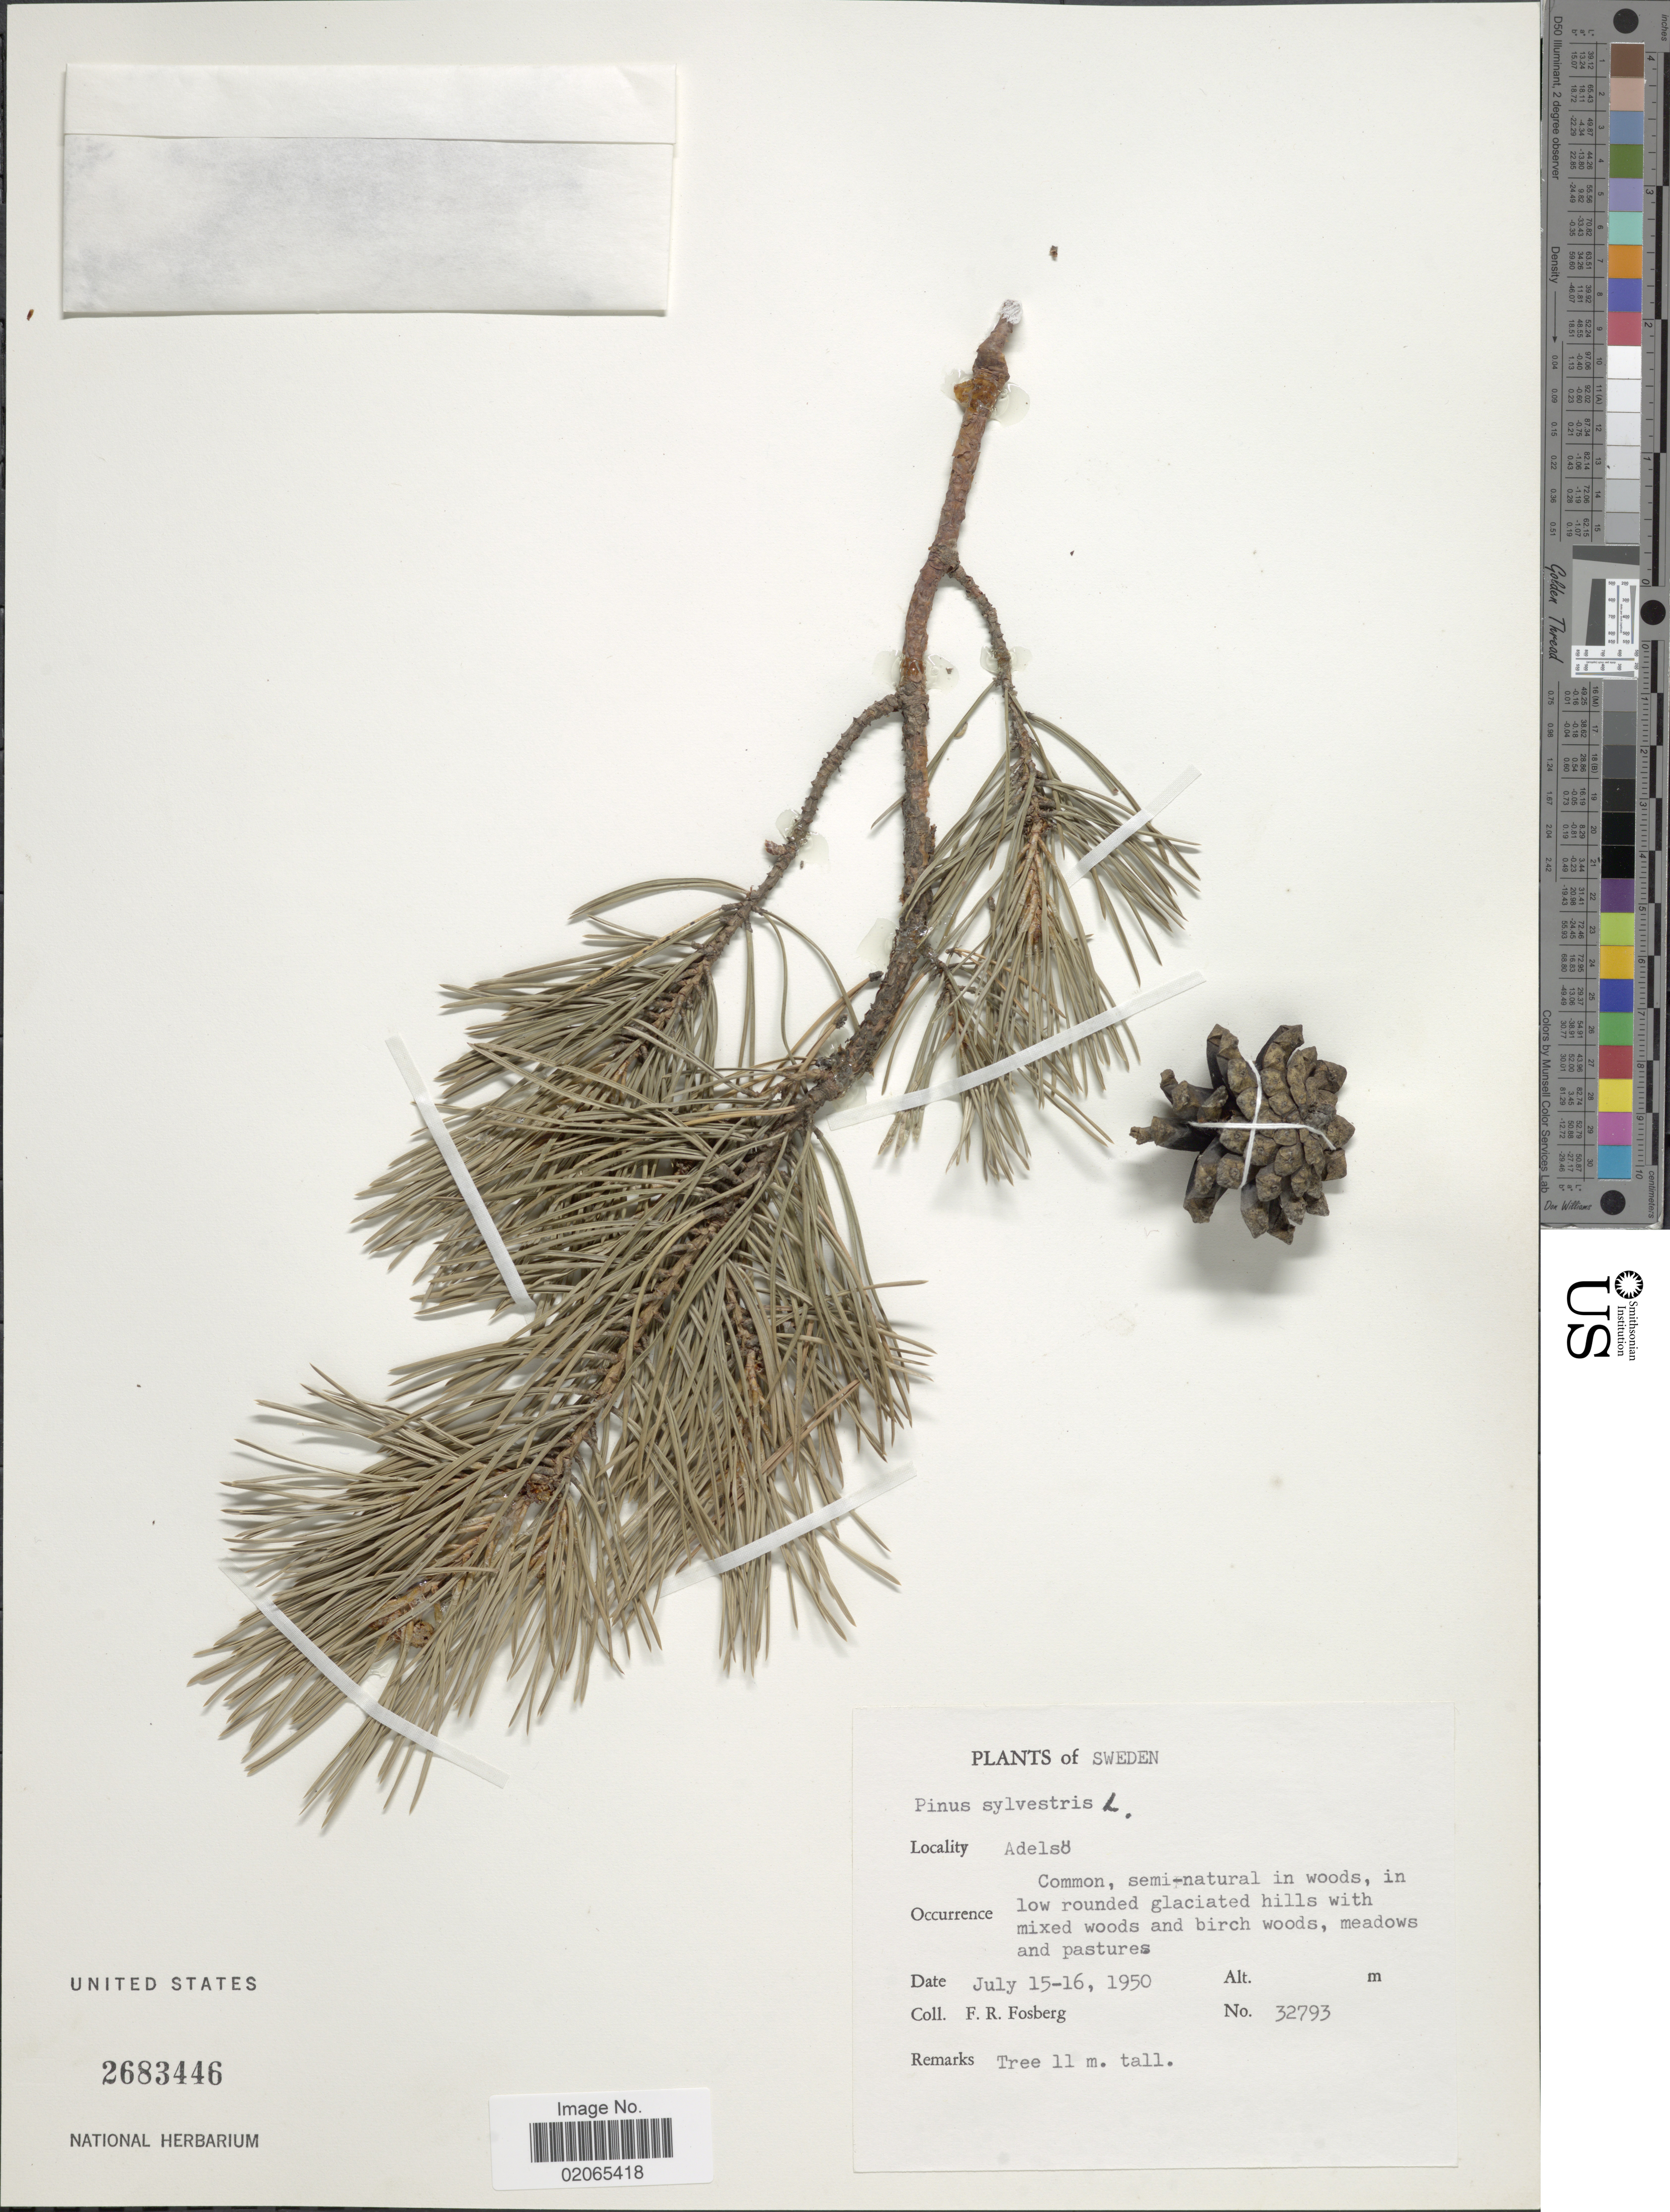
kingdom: Plantae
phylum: Tracheophyta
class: Pinopsida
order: Pinales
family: Pinaceae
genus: Pinus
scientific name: Pinus sylvestris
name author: L.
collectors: F. R. Fosberg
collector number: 32793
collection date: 1950-07-15/1950-07-16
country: Sweden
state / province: Stockholm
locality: Adelsö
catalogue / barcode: US 2683446